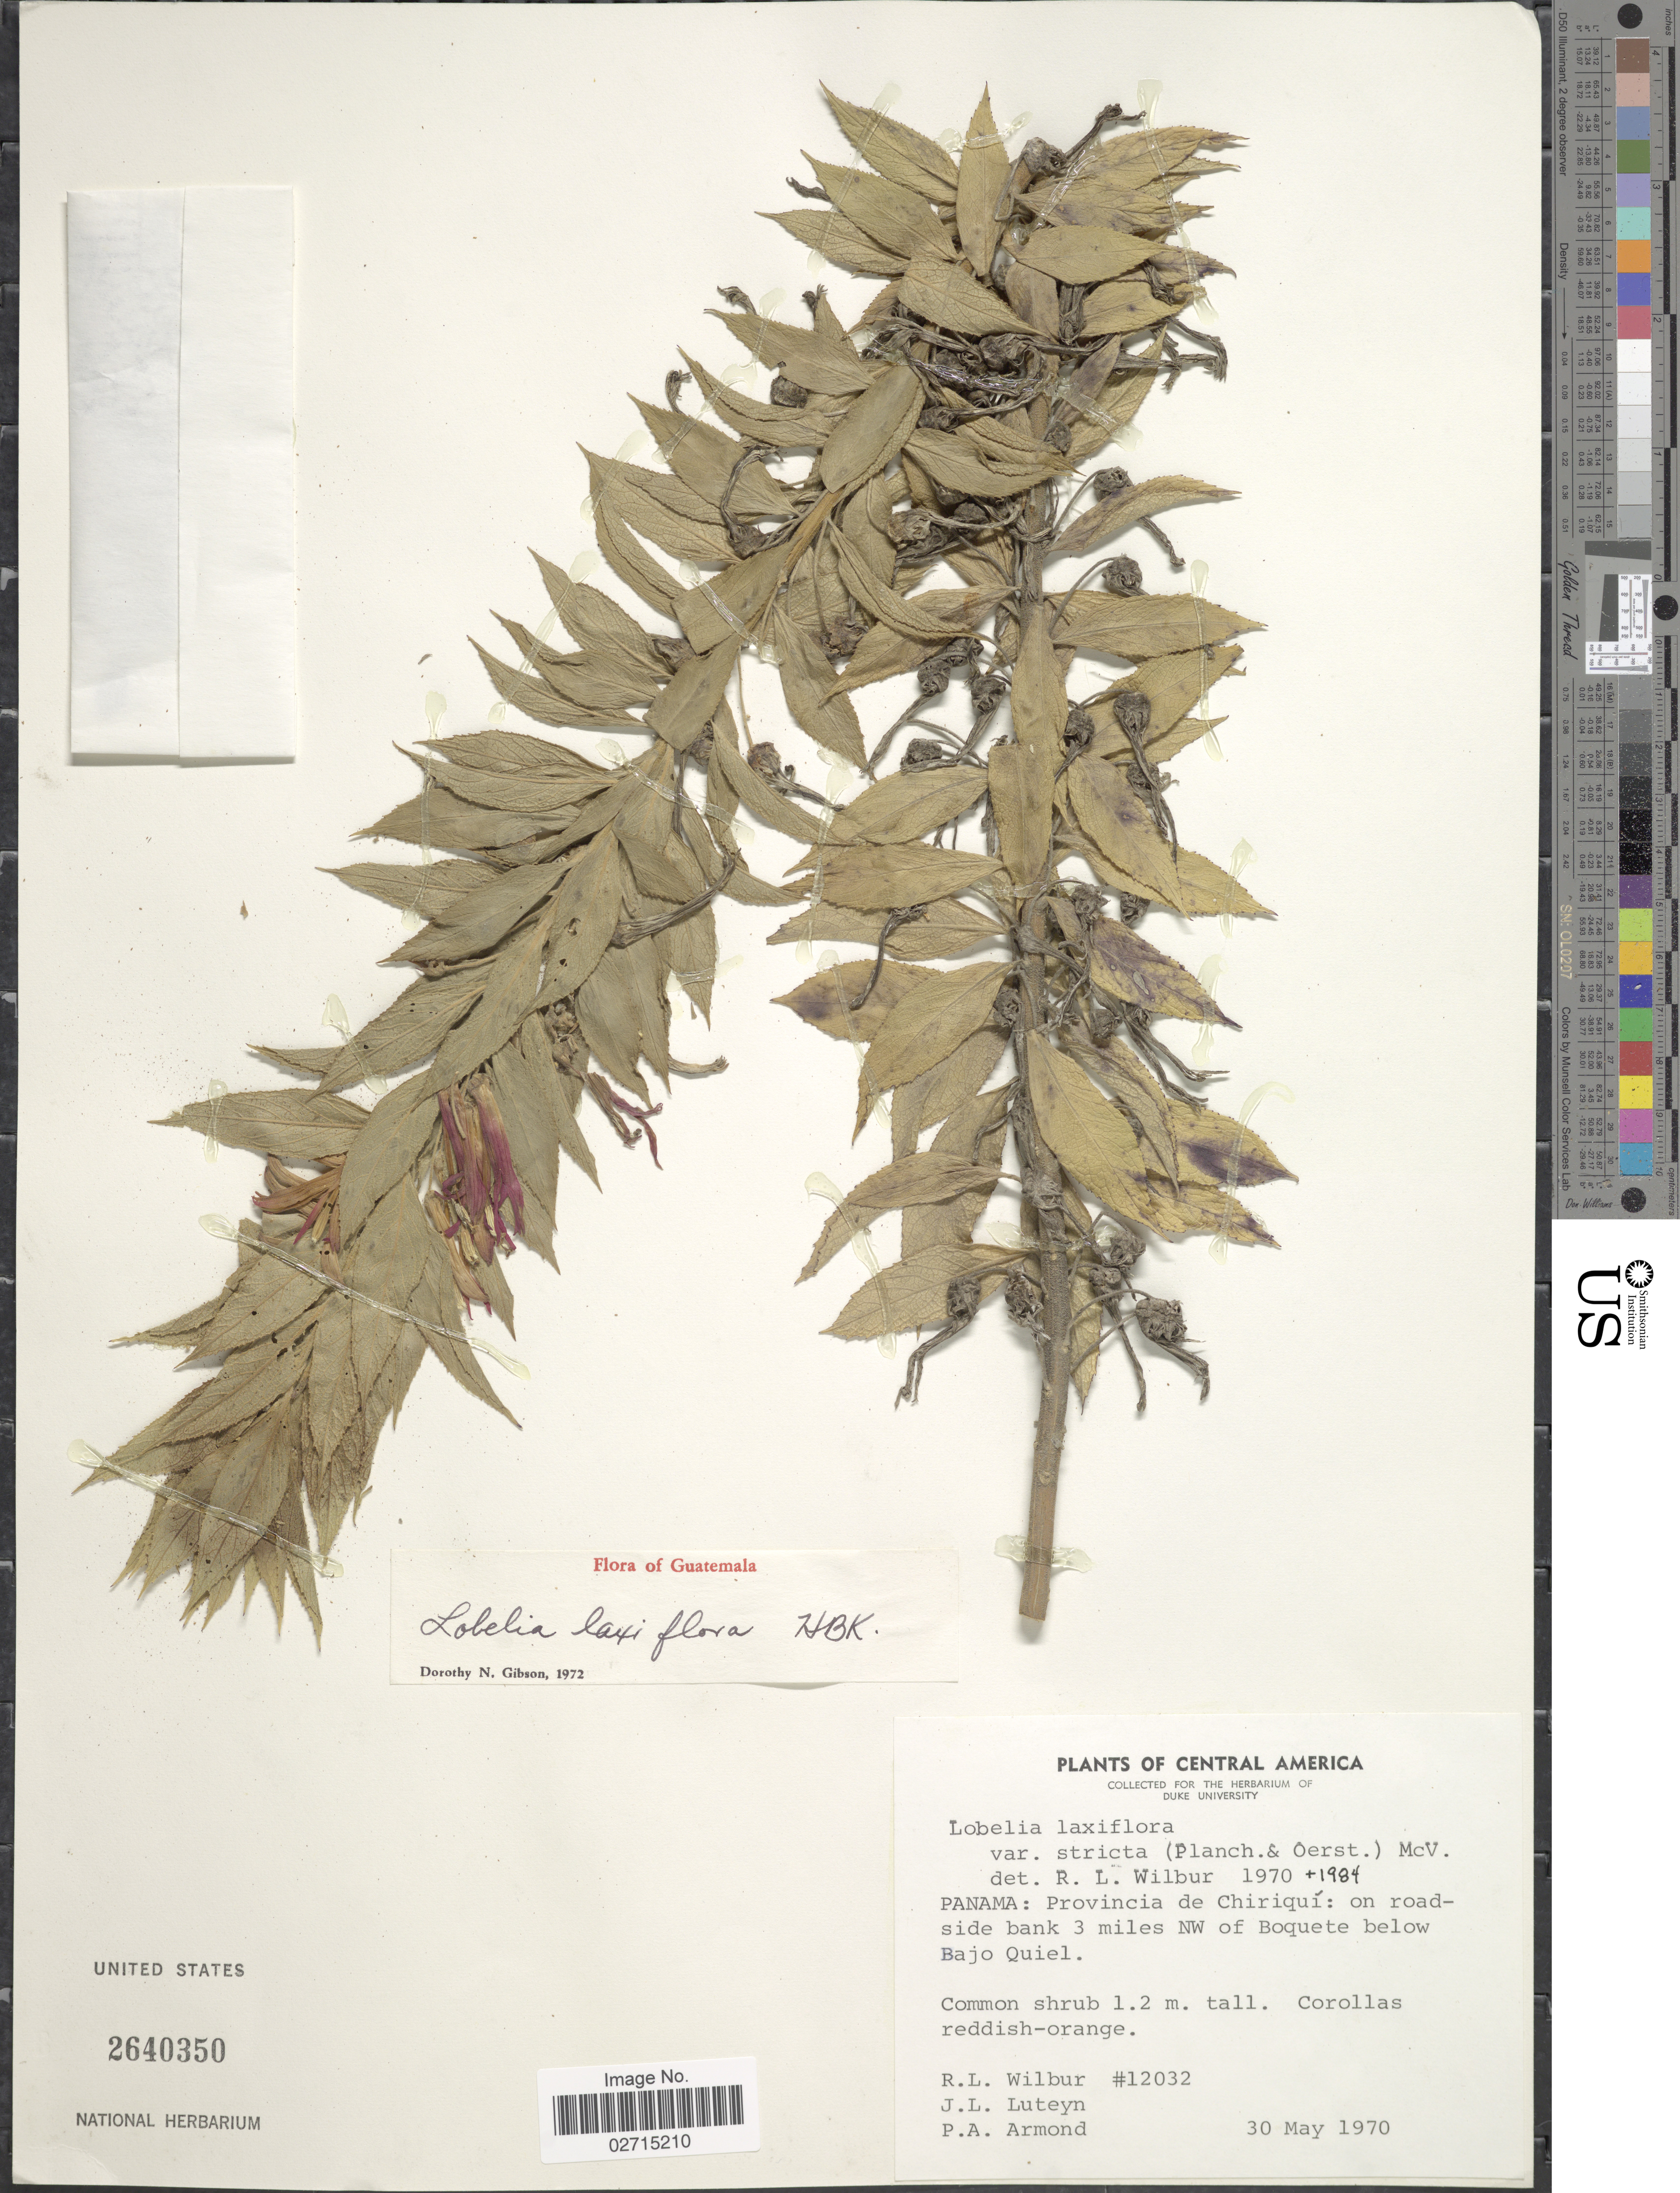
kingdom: Plantae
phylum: Tracheophyta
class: Magnoliopsida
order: Asterales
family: Campanulaceae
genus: Lobelia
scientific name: Lobelia laxiflora var. stricta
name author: (Planch. & Oerst.) McVaugh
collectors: R. L. Wilbur, J. L. Luteyn & P. Armond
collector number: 12032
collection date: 1970-05-30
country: Panama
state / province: Chiriqui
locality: On roadside bank 3 miles NW of Boquete below Bajo Quiel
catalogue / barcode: US 2640350